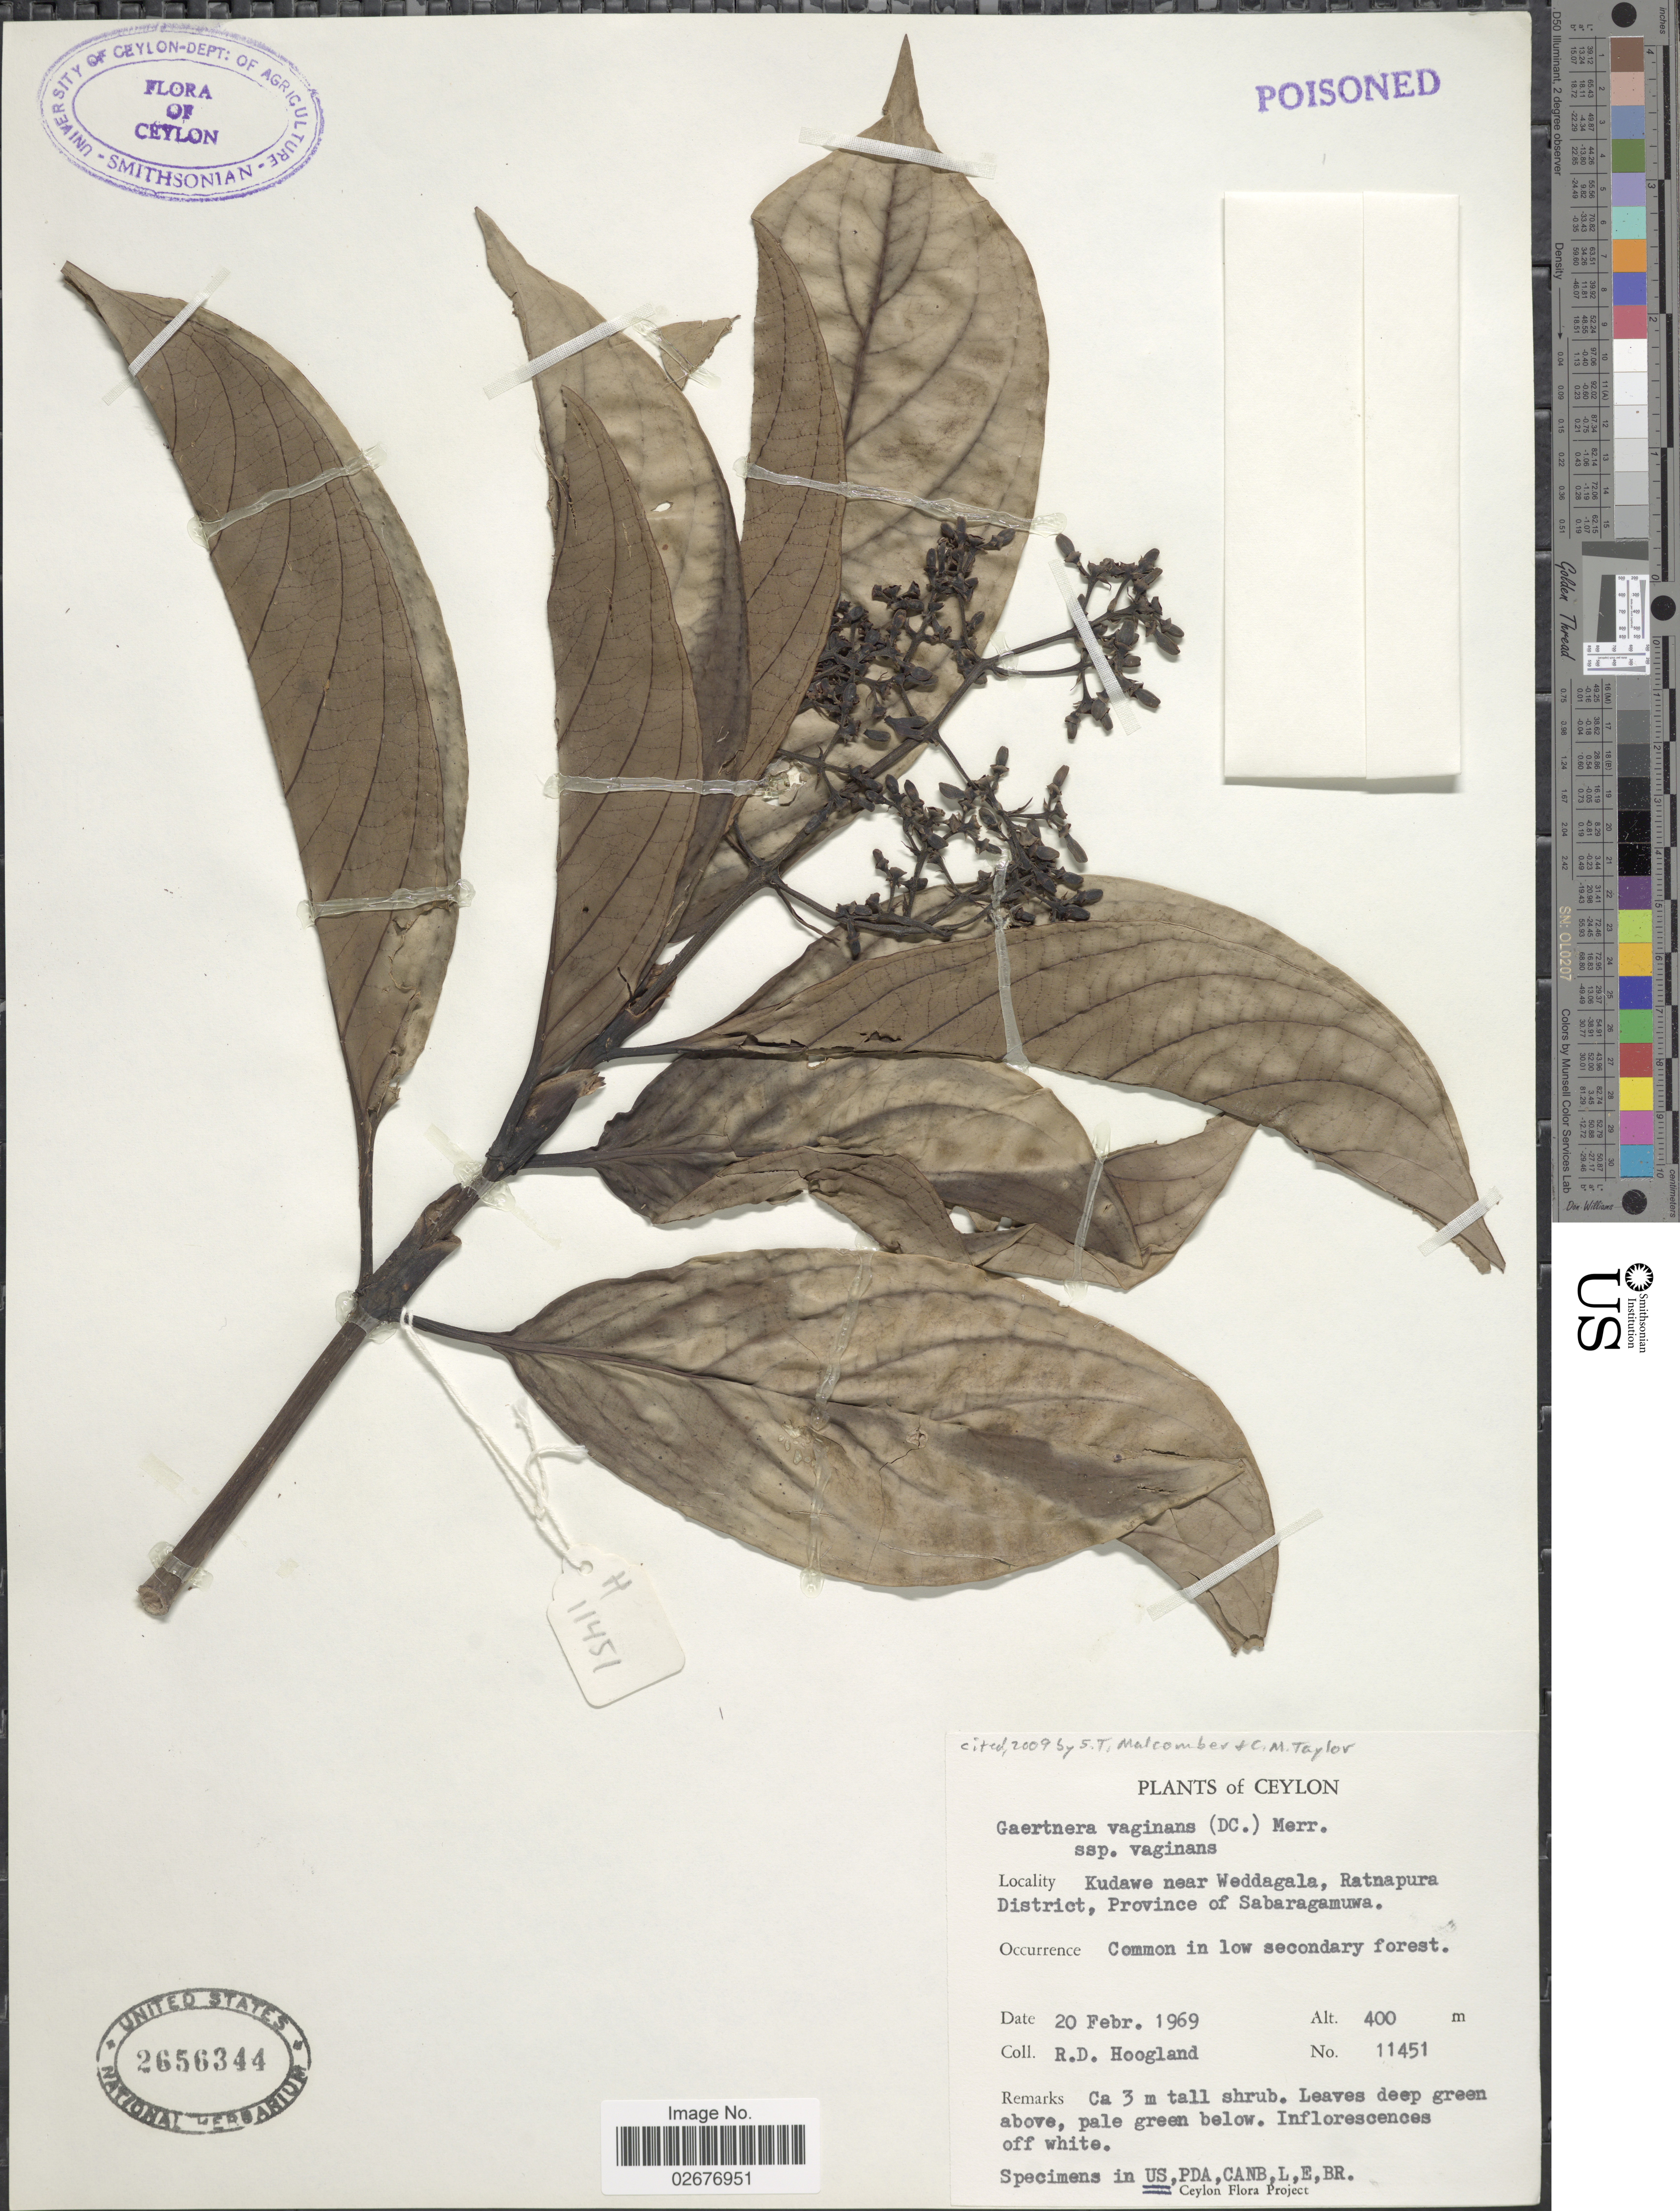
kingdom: Plantae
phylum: Tracheophyta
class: Magnoliopsida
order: Gentianales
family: Rubiaceae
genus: Gaertnera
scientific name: Gaertnera vaginans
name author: (DC.) Merr.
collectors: R. D. Hoogland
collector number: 11451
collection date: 1969-02-20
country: Sri Lanka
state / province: Sabaragamuwa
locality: Ceylon, Kudawe near Weddagala, Ratnapura District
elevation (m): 400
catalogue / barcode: US 2656344